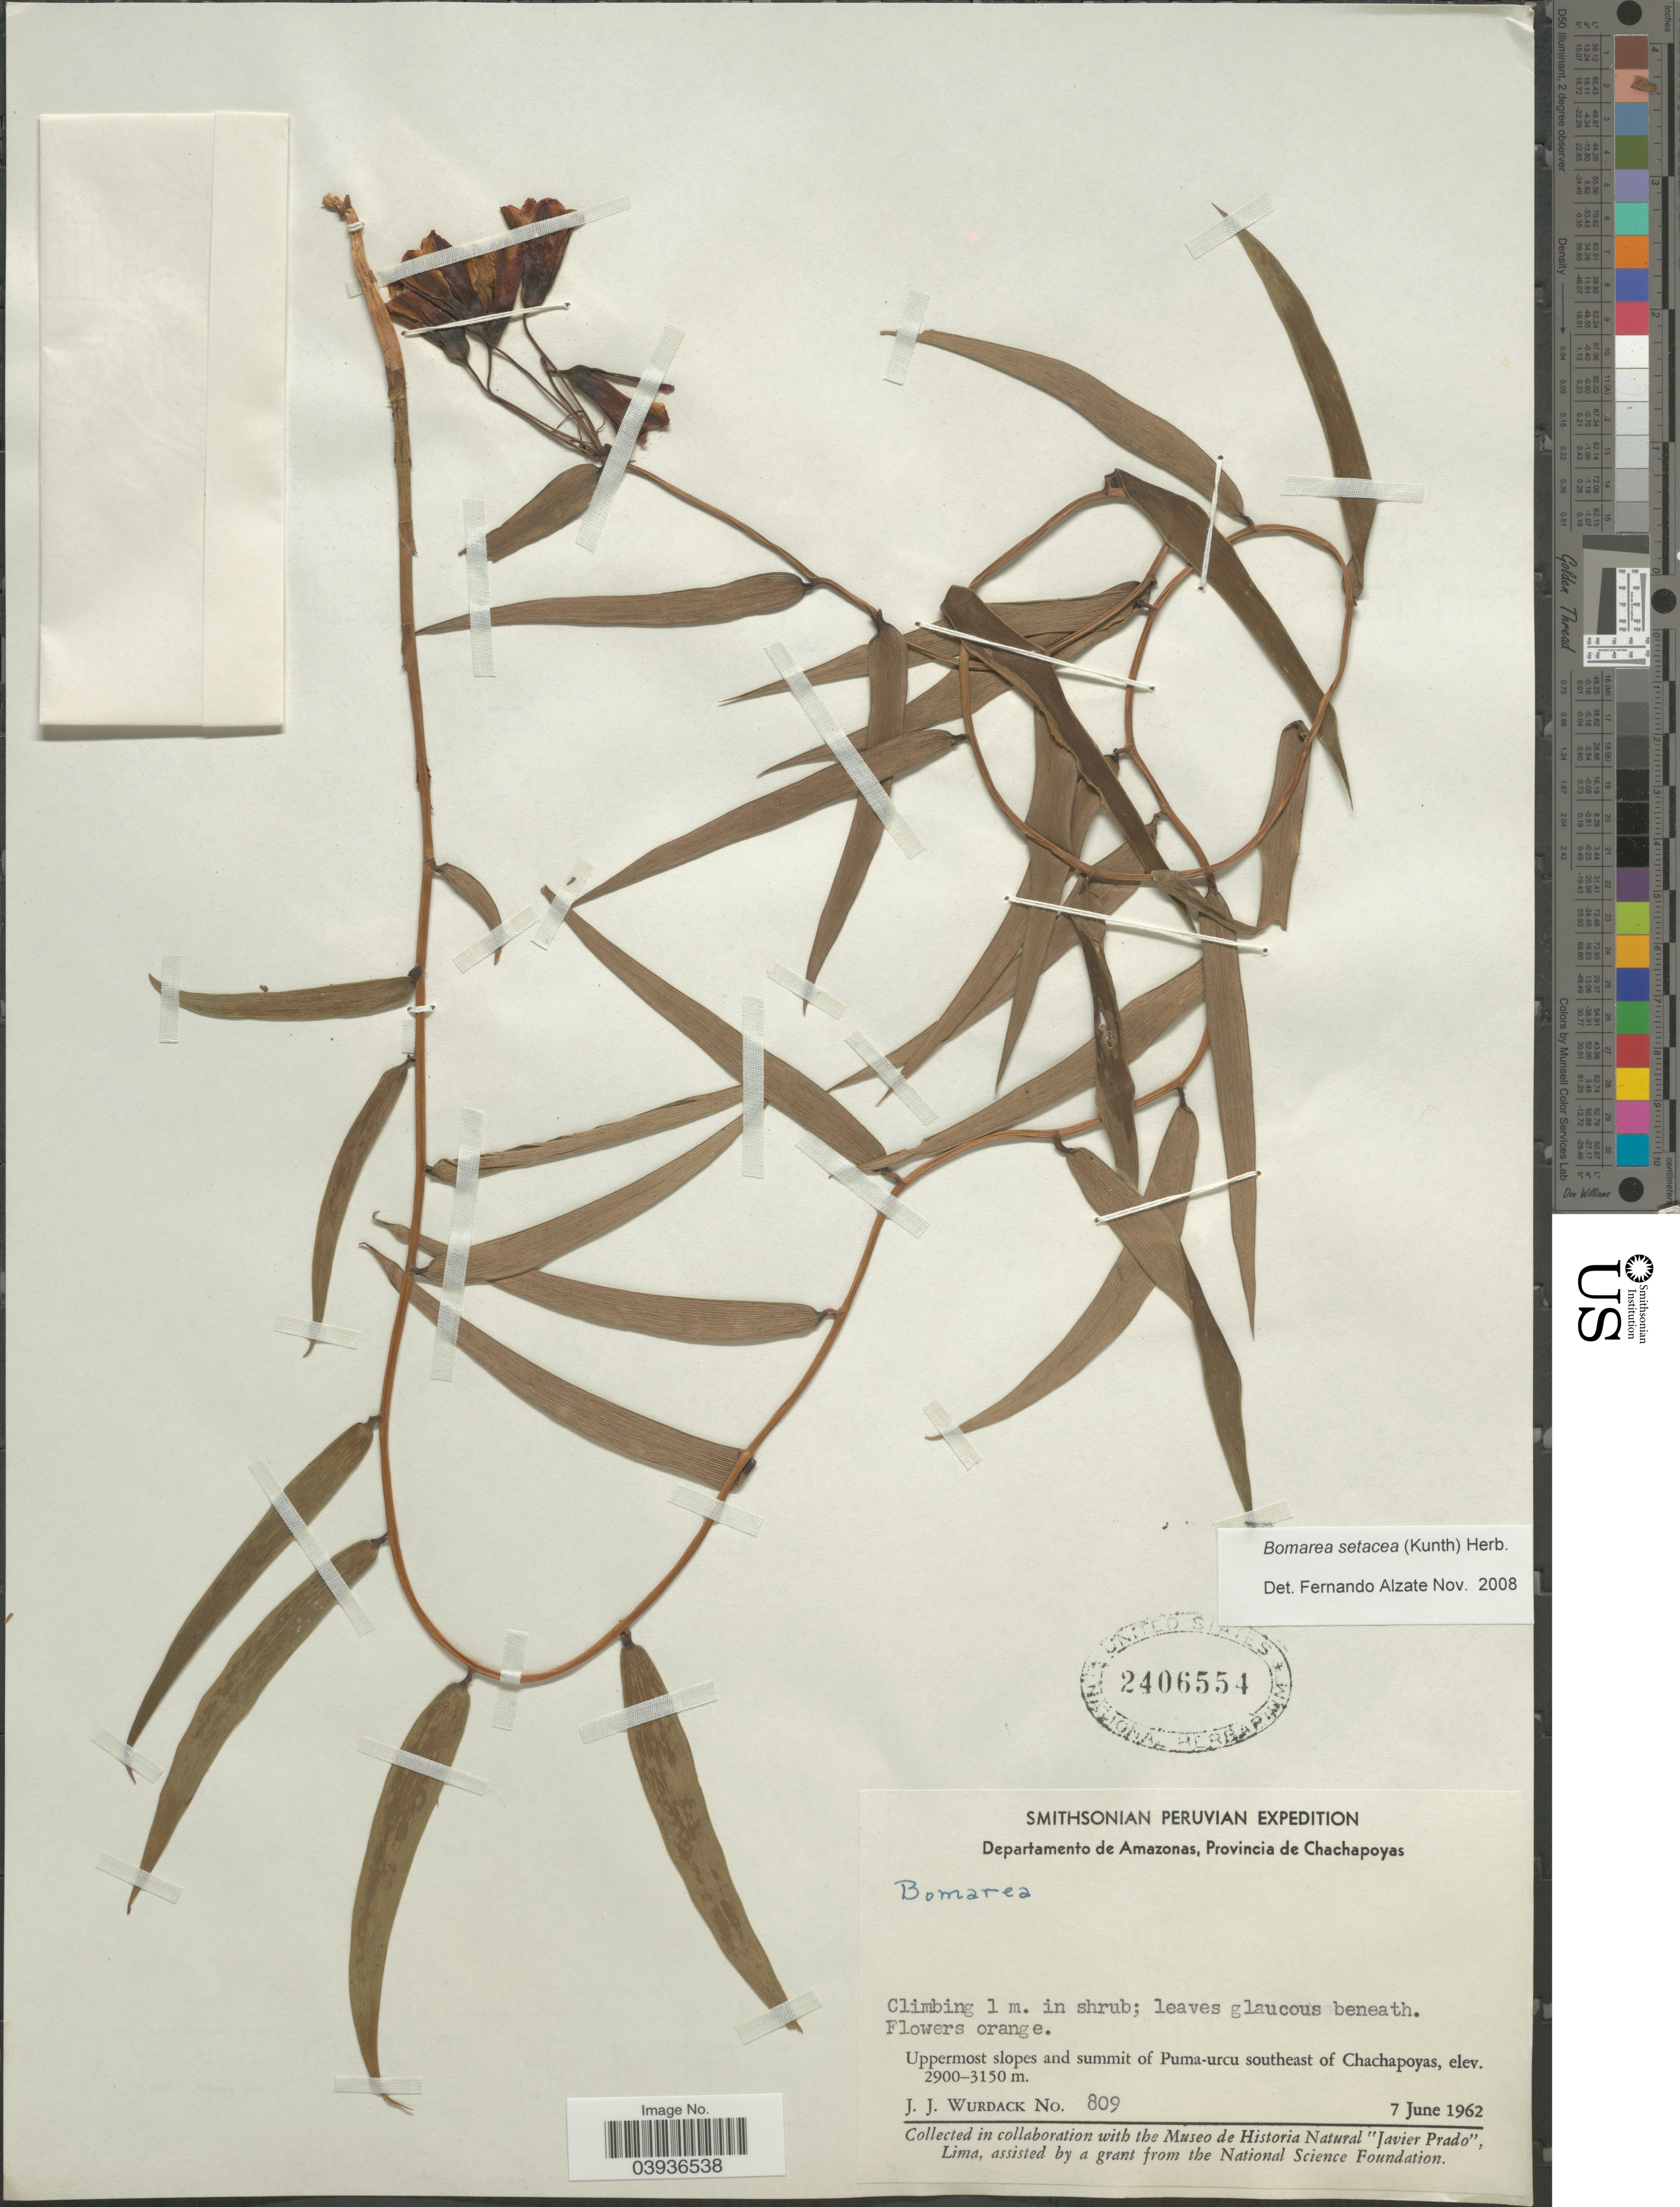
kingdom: Plantae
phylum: Tracheophyta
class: Liliopsida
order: Liliales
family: Alstroemeriaceae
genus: Bomarea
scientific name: Bomarea setacea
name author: (Ruiz & Pav.) Herb.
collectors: J. J. Wurdack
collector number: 809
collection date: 1962-06-07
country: Peru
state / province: Amazonas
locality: Departamento de Amazonas, Provincia de Chachapoyas. Uppermost slopes and summit of Puma-urcu southeast of Chachapoyas.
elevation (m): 2900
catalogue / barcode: US 2406554